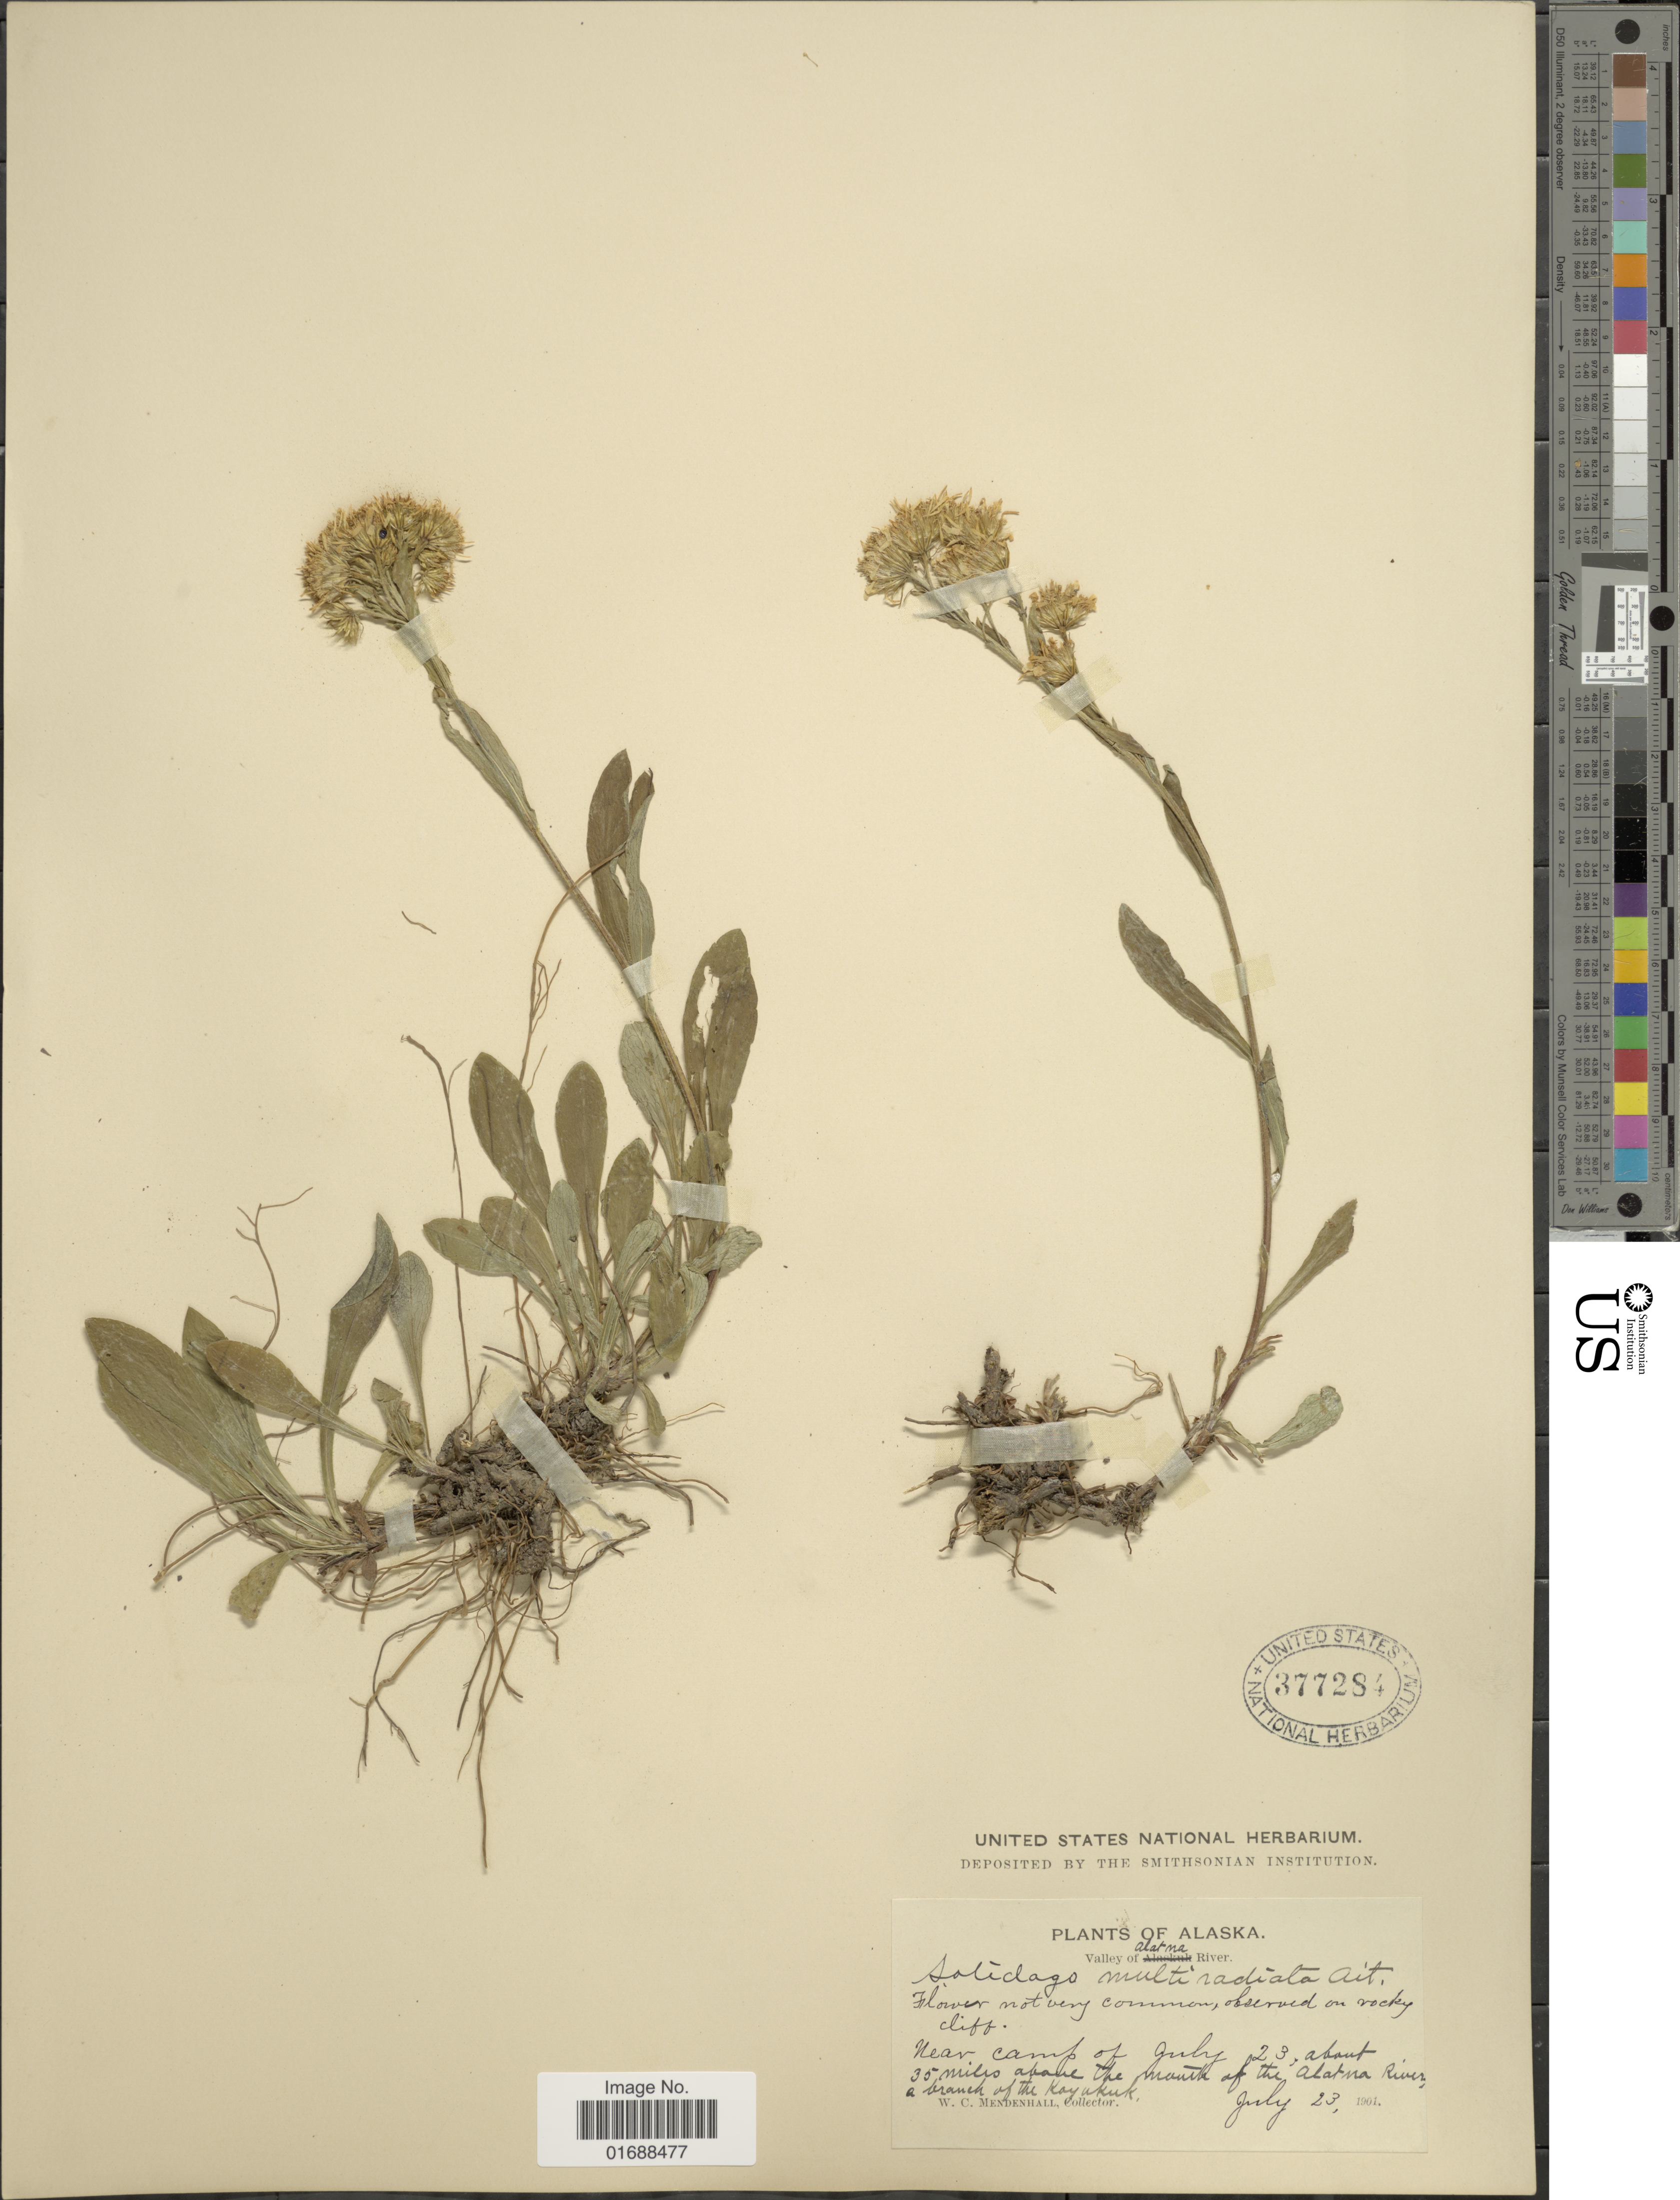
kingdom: Plantae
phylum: Tracheophyta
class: Magnoliopsida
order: Asterales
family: Asteraceae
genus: Solidago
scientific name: Solidago multiradiata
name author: Aiton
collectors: W. Mendenhall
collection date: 1901-07-23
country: United States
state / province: Alaska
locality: Near Camp of July 23, about 35 miles above the mouth of the Alatna River, a branch of the Kayakuk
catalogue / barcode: US 377284